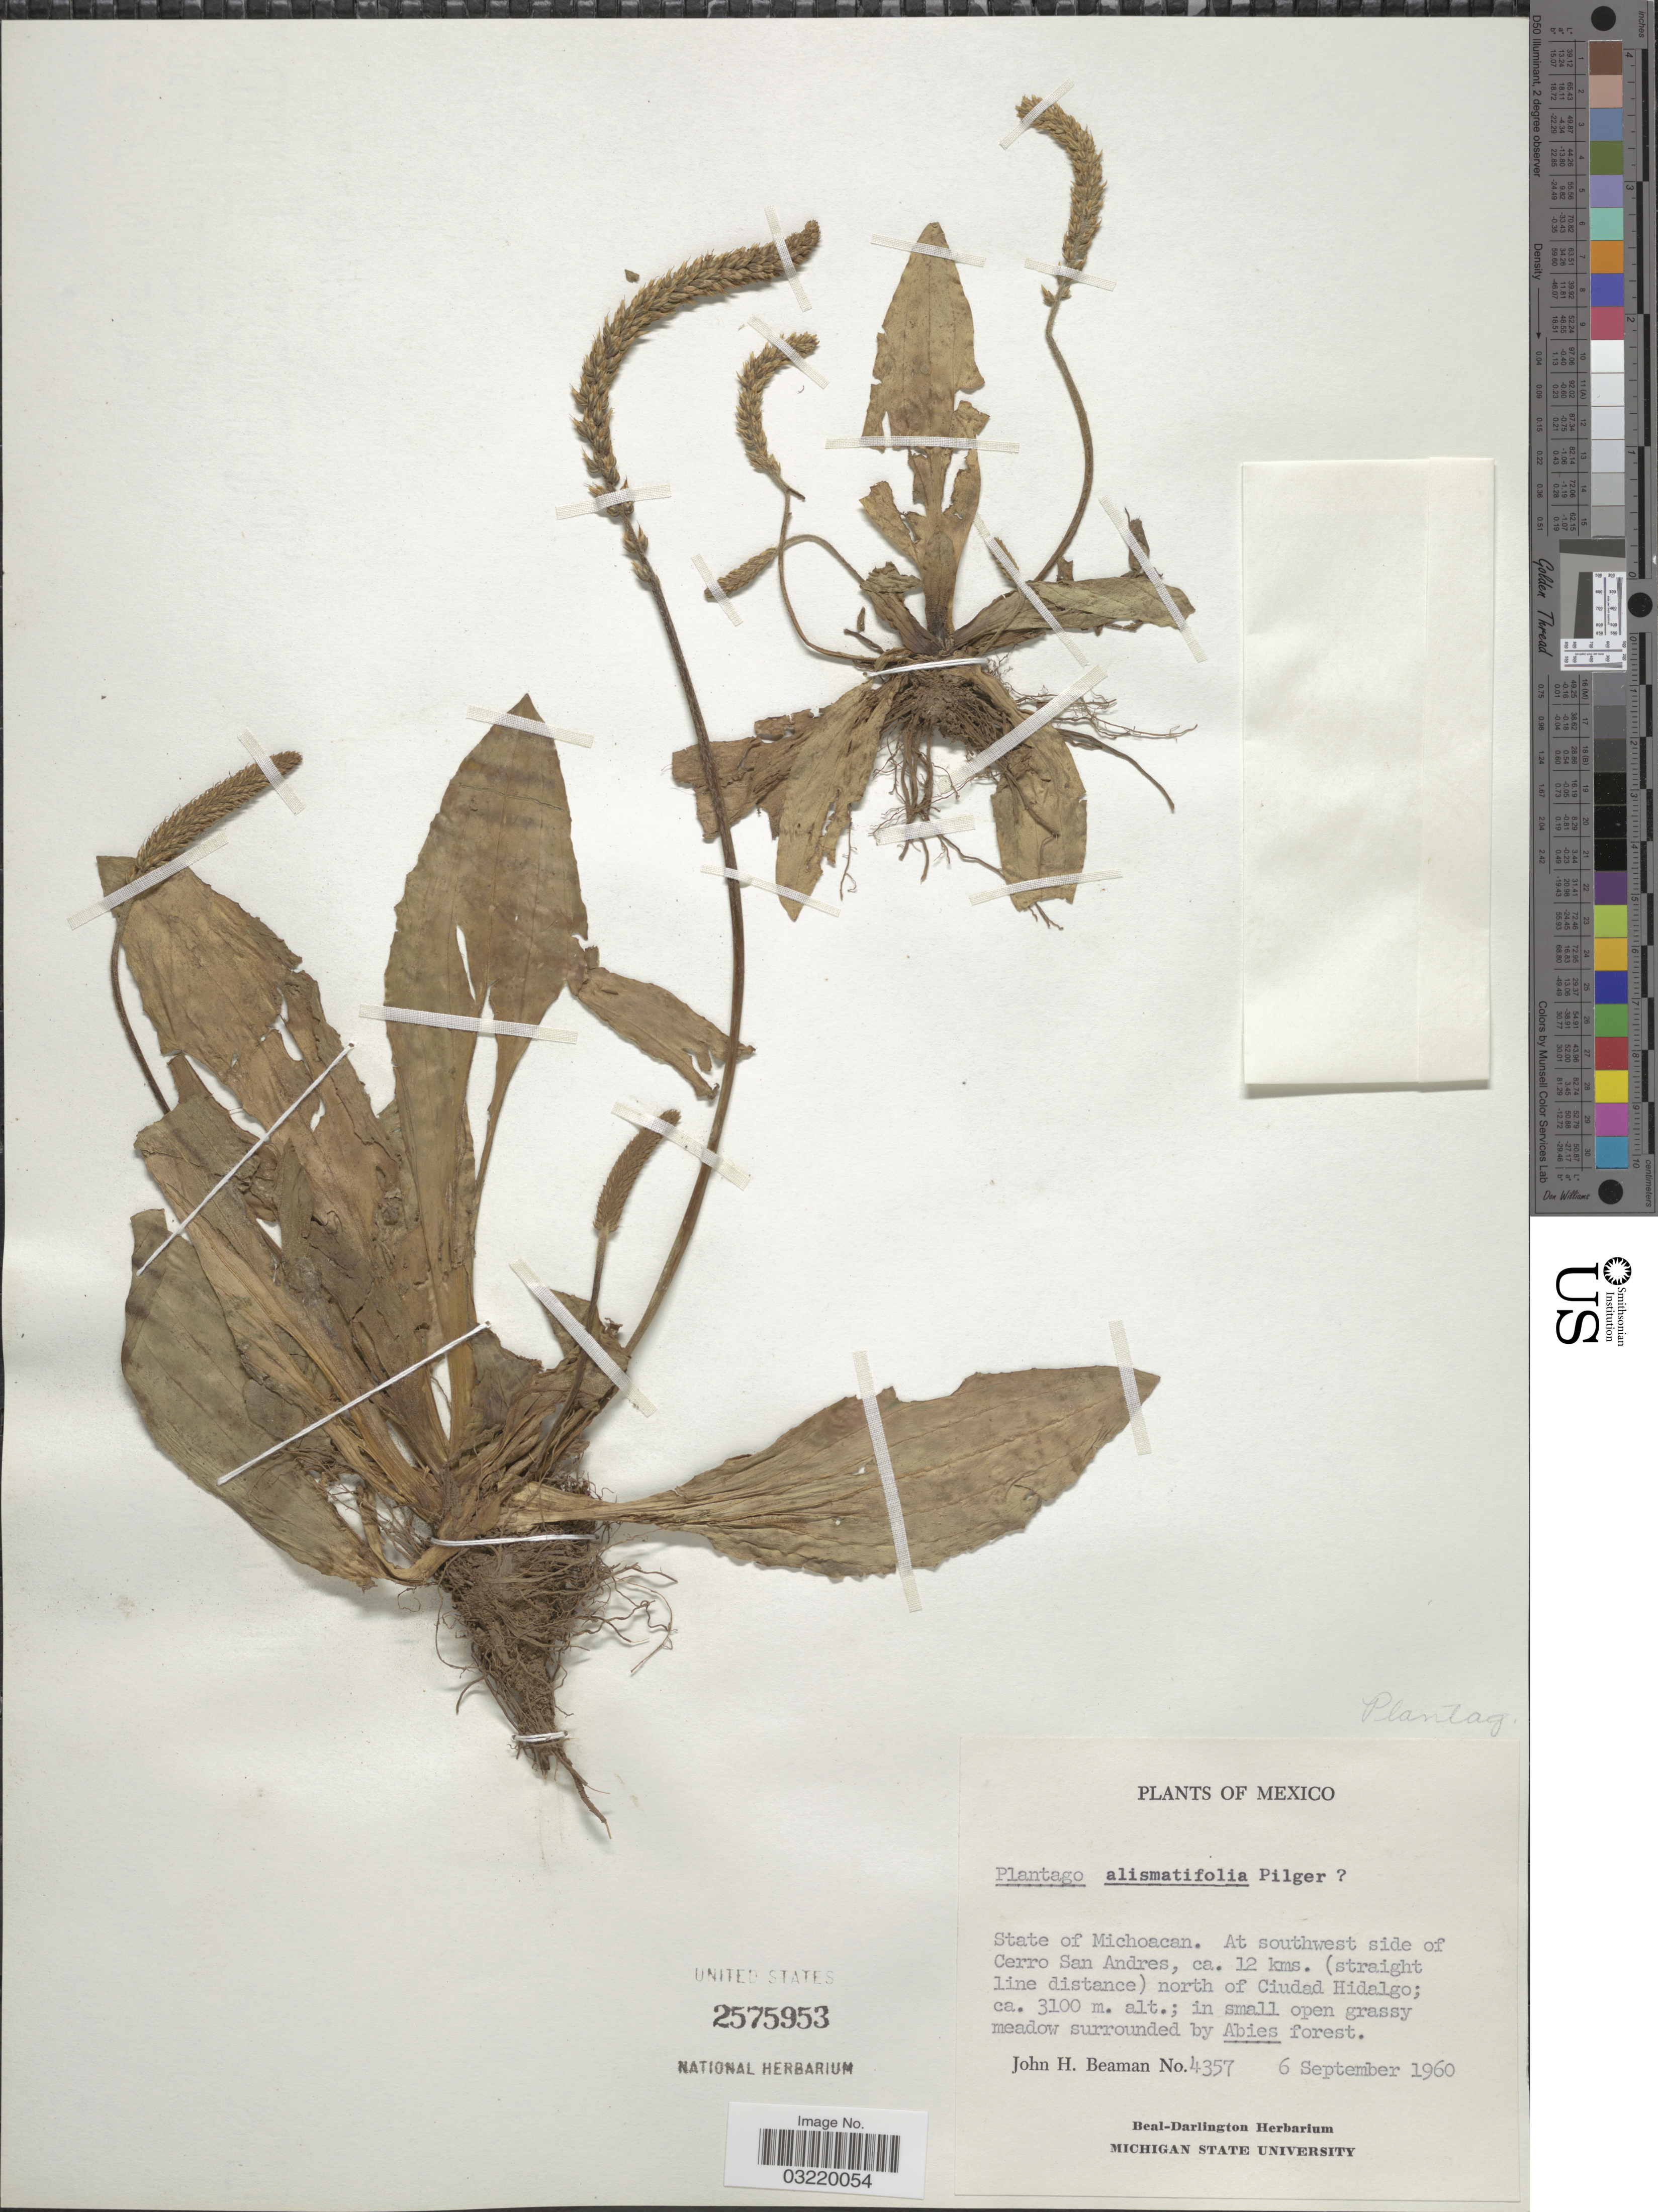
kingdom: Plantae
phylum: Tracheophyta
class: Magnoliopsida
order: Lamiales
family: Plantaginaceae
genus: Plantago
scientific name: Plantago alismatifolia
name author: Pilg.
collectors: J. H. Beaman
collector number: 4357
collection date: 1960-09-06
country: Mexico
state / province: Michoacán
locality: At southwest side of Cerro San Andres, ca. 12 kms. (straight line distance) north of Ciudad Hidalgo.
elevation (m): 3100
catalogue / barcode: US 2575953